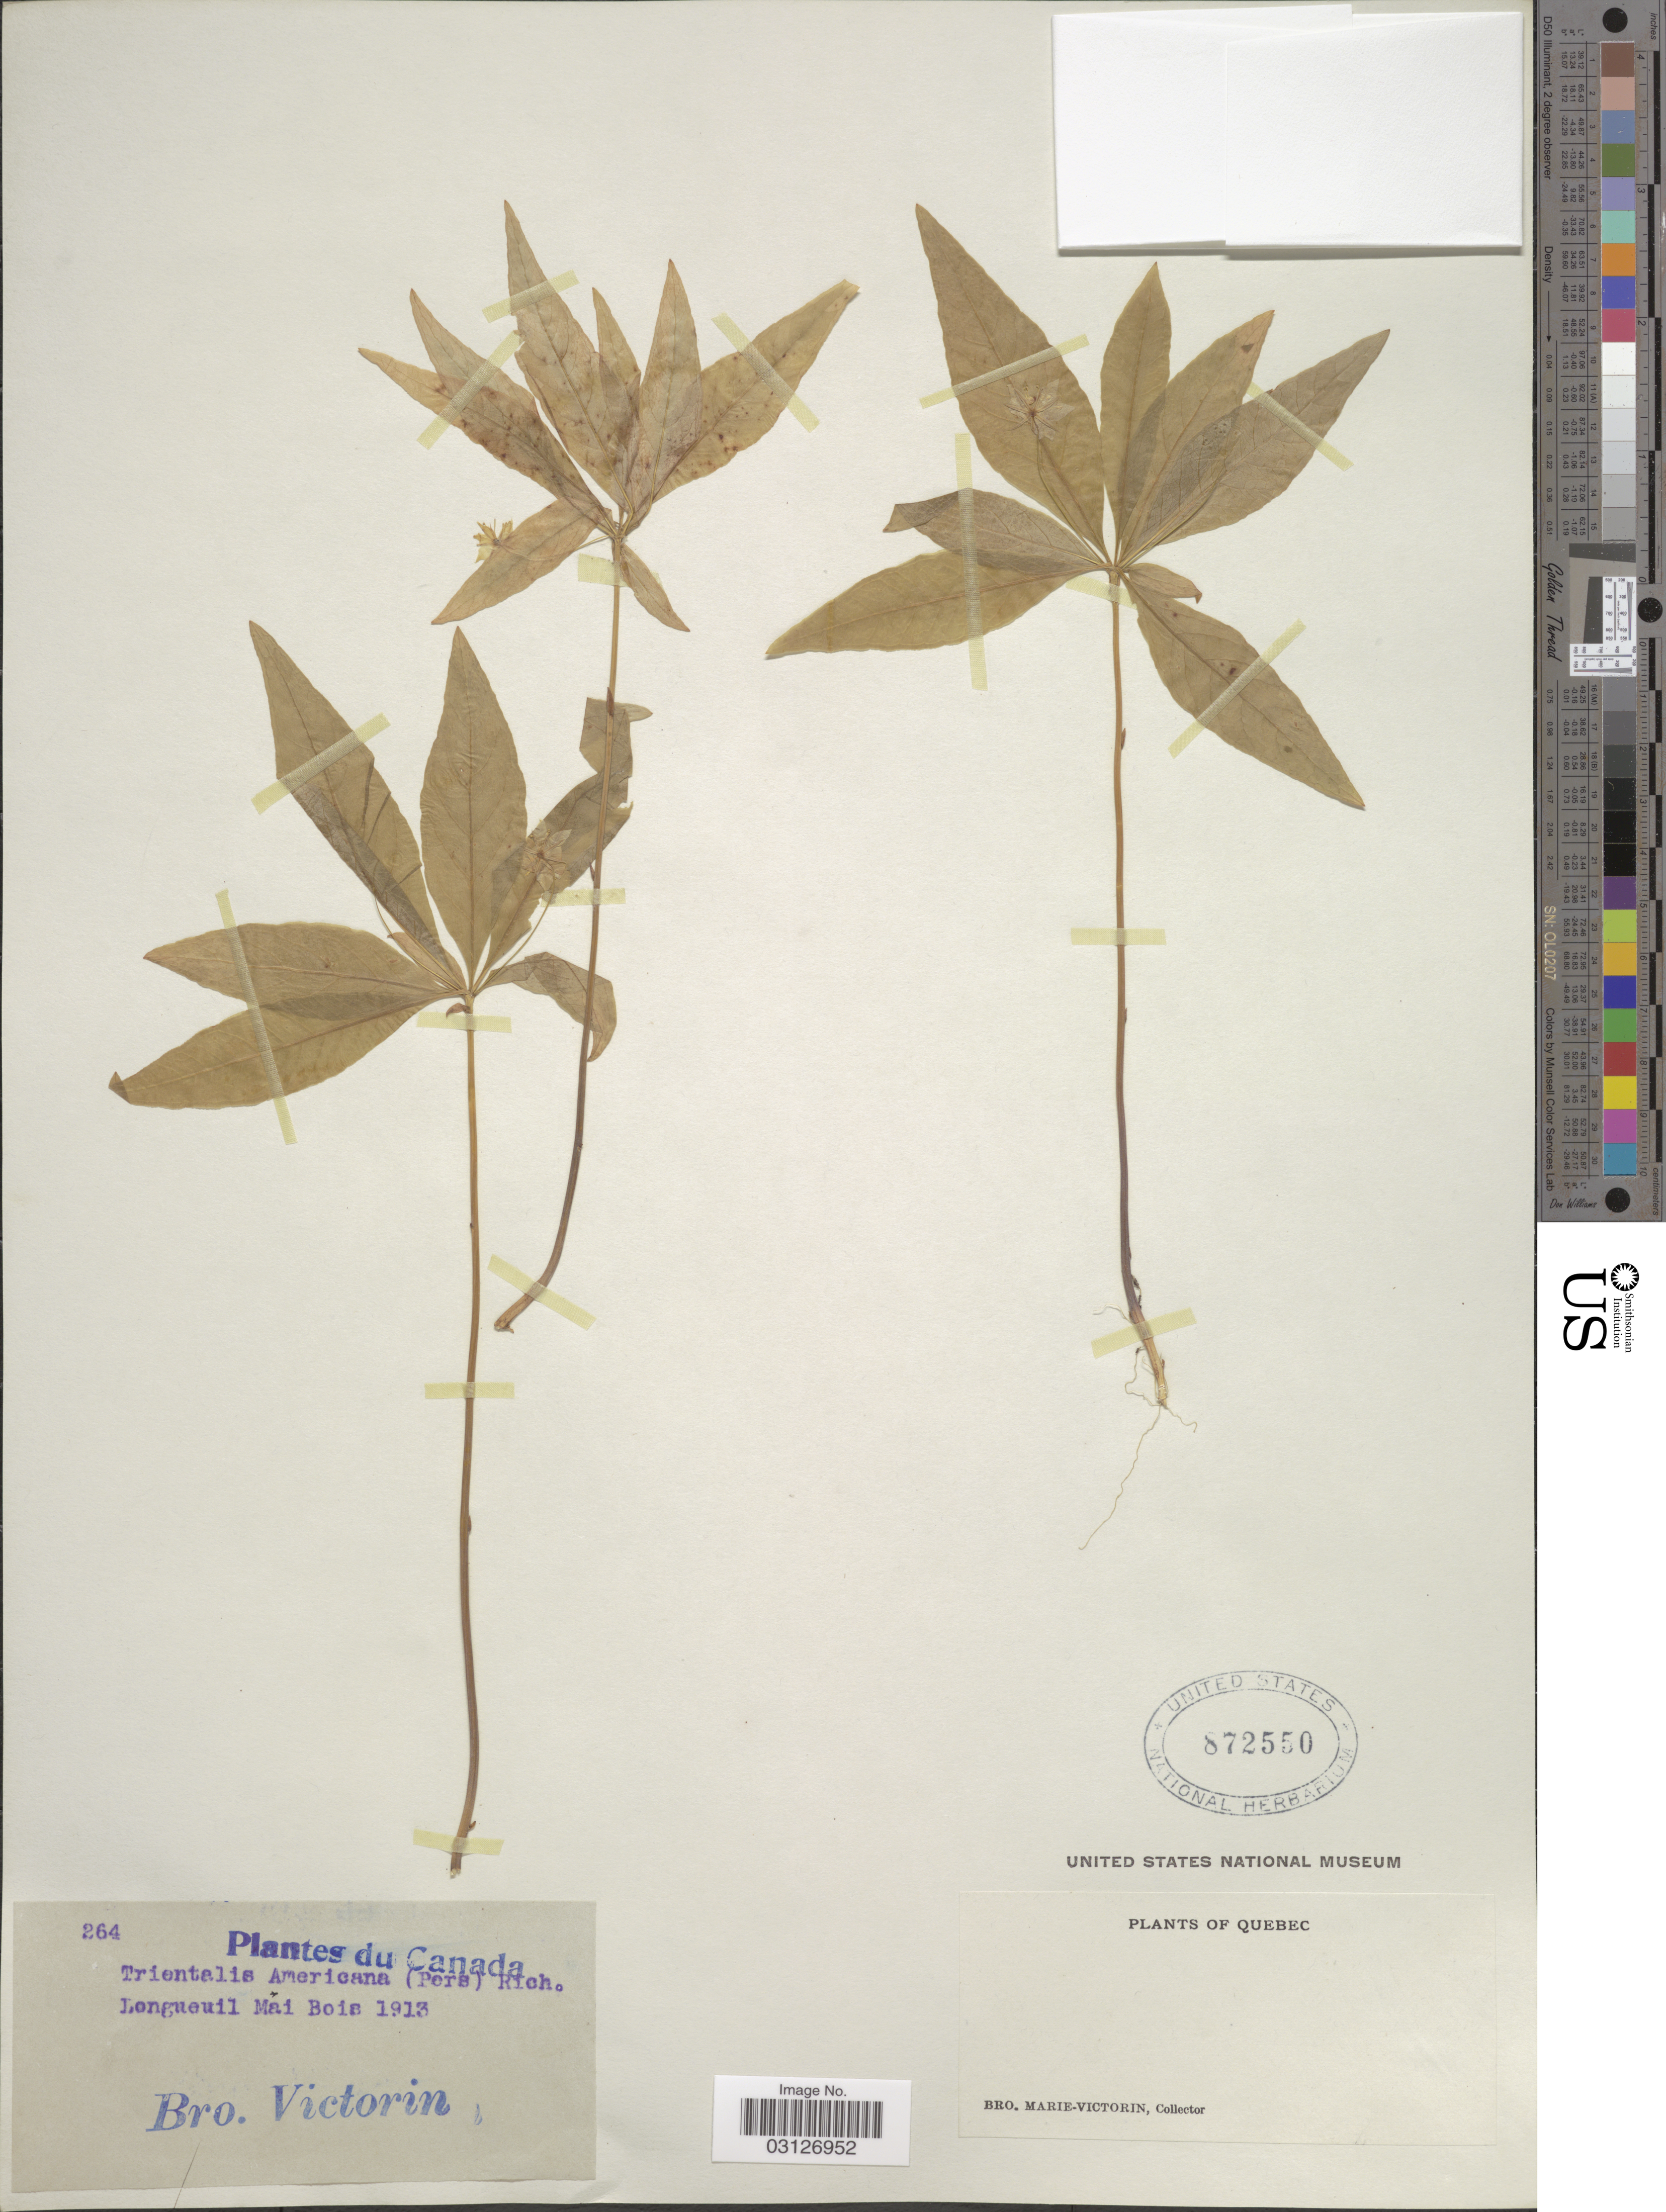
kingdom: Plantae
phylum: Tracheophyta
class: Magnoliopsida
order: Ericales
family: Primulaceae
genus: Trientalis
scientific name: Trientalis americana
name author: Pursh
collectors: Fr. Marie-Victorin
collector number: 264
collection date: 1913-05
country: Canada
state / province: Quebec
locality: Longueuil.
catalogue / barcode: US 872550